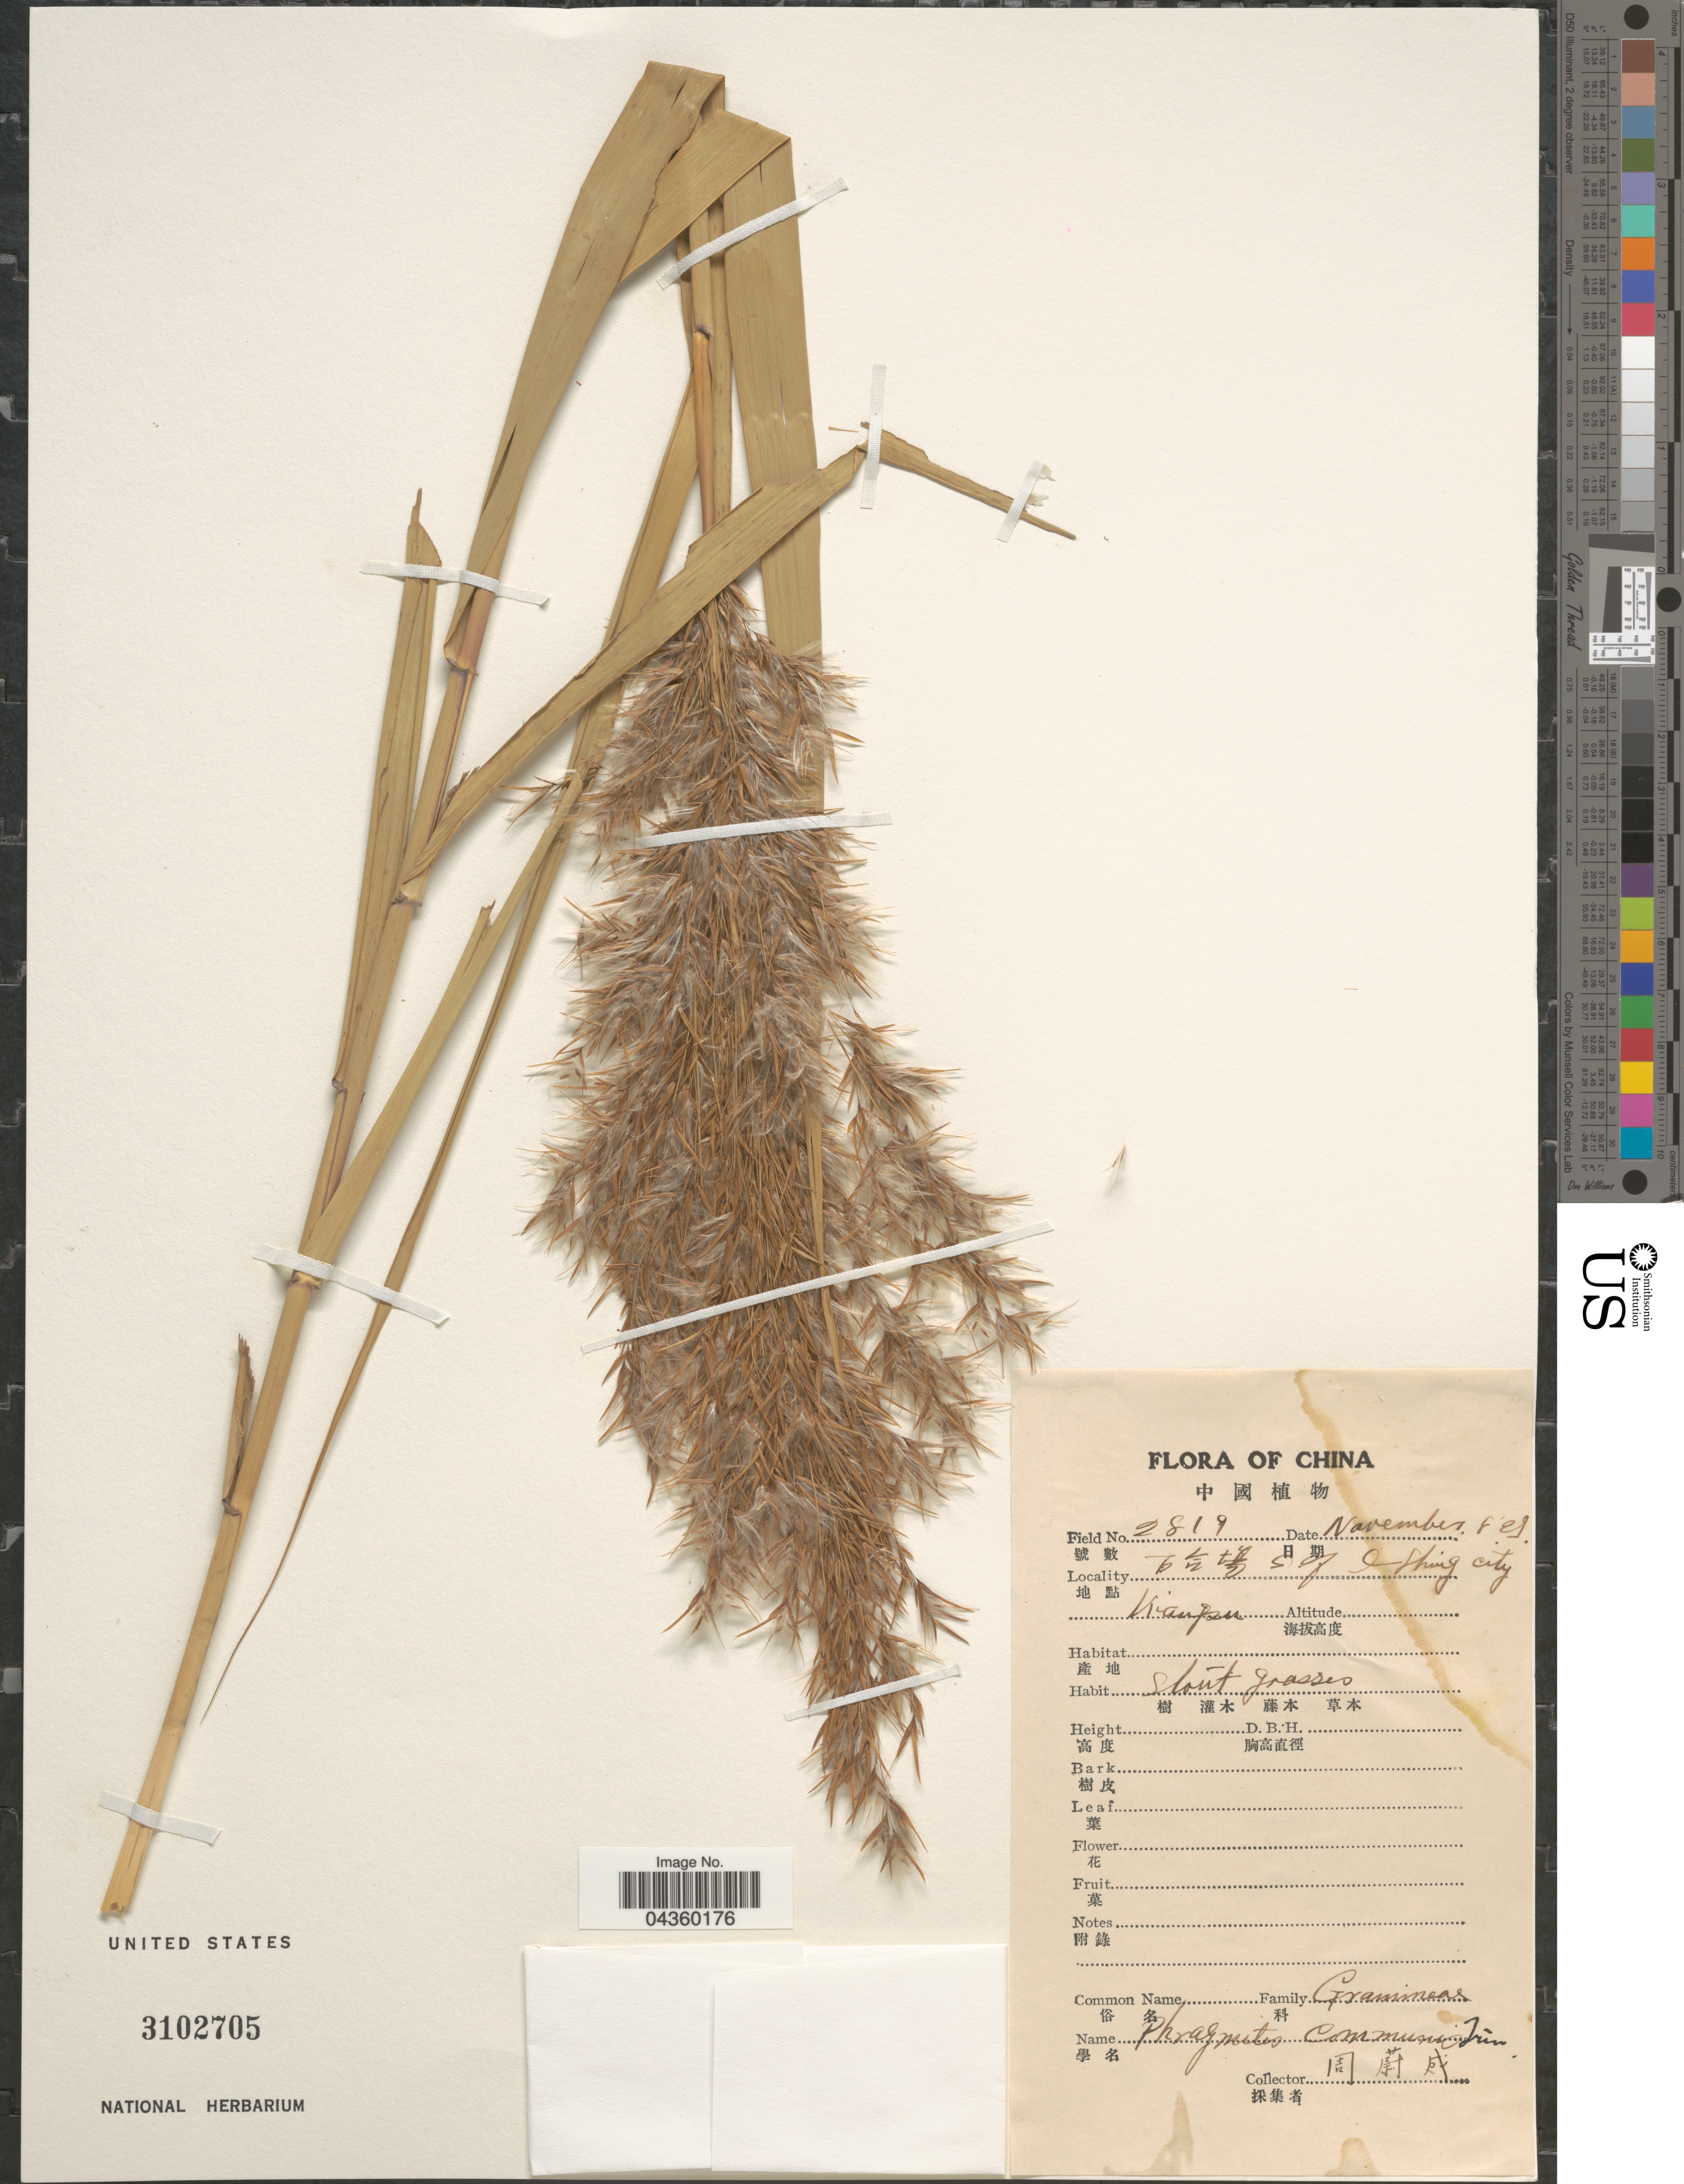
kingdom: Plantae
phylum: Tracheophyta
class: Liliopsida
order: Poales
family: Poaceae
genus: Phragmites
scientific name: Phragmites australis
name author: (Cav.) Trin. ex Steud.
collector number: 2819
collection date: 1825-11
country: China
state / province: Jiangsu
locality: X S. of EShing city. Kiangsu.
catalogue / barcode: US 3102705